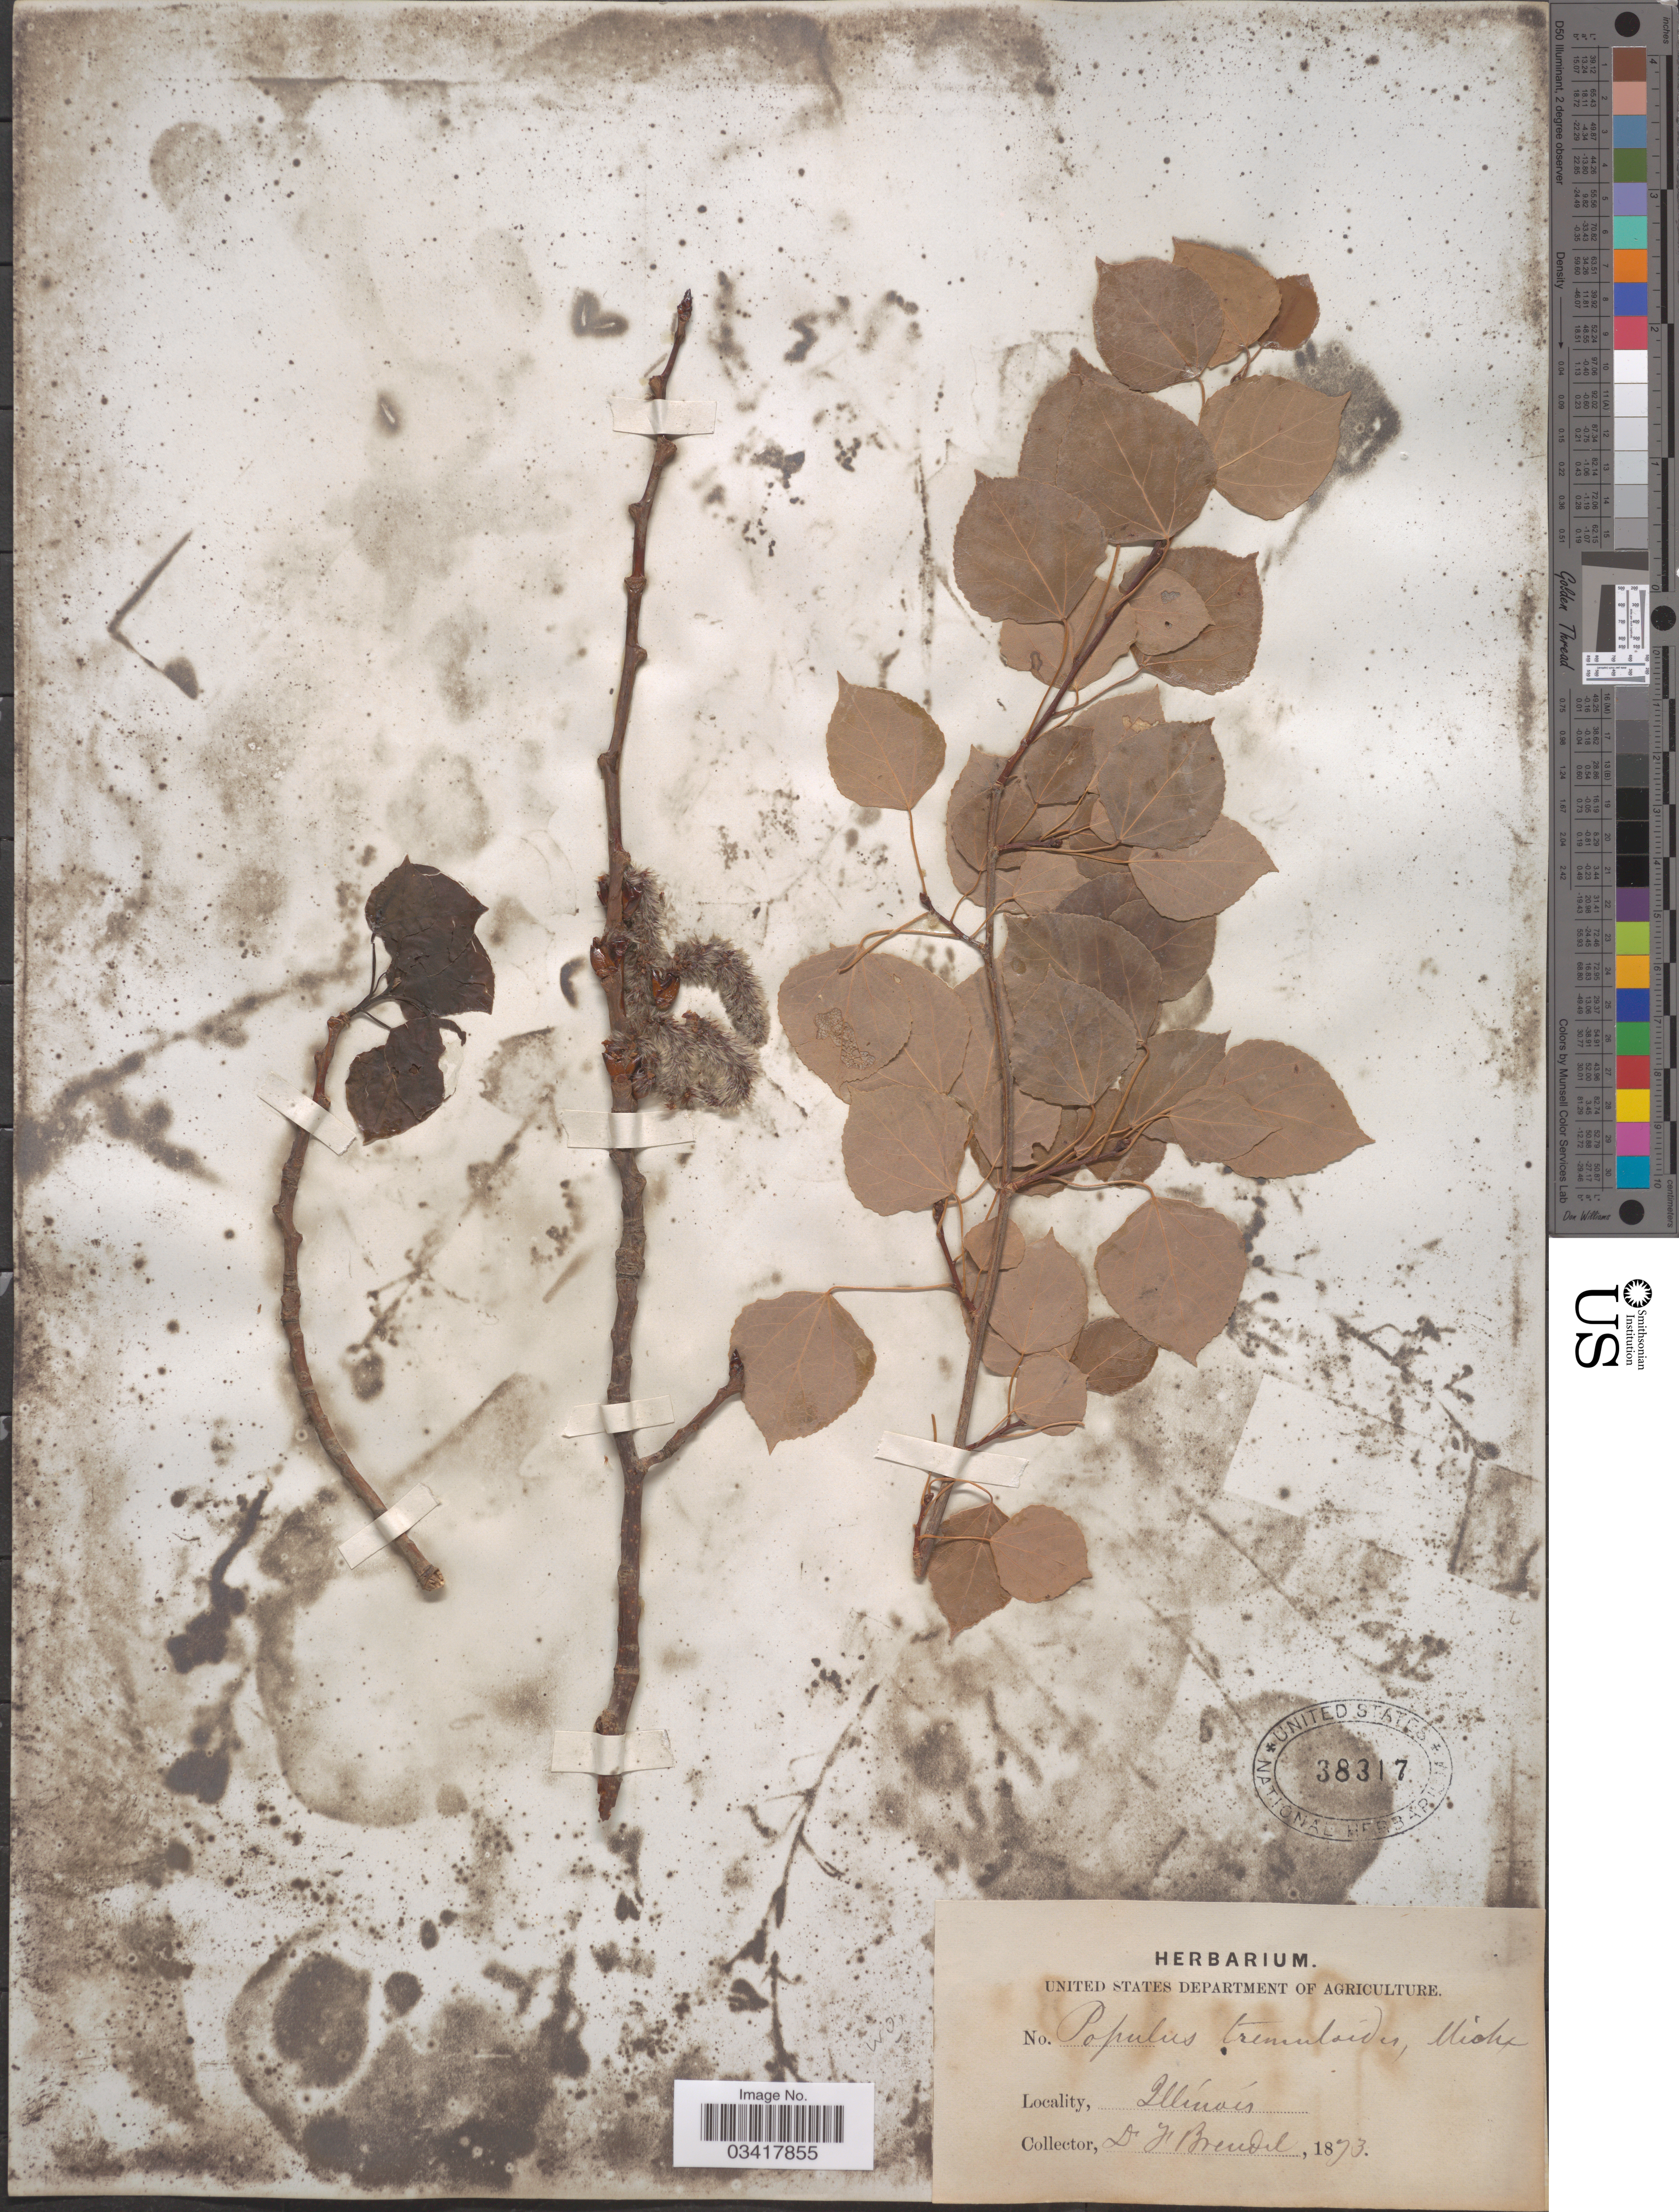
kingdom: Plantae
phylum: Tracheophyta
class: Magnoliopsida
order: Malpighiales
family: Salicaceae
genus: Populus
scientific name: Populus tremuloides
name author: Michx.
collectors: J. Brendel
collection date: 1873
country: United States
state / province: Illinois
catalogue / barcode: US 38317